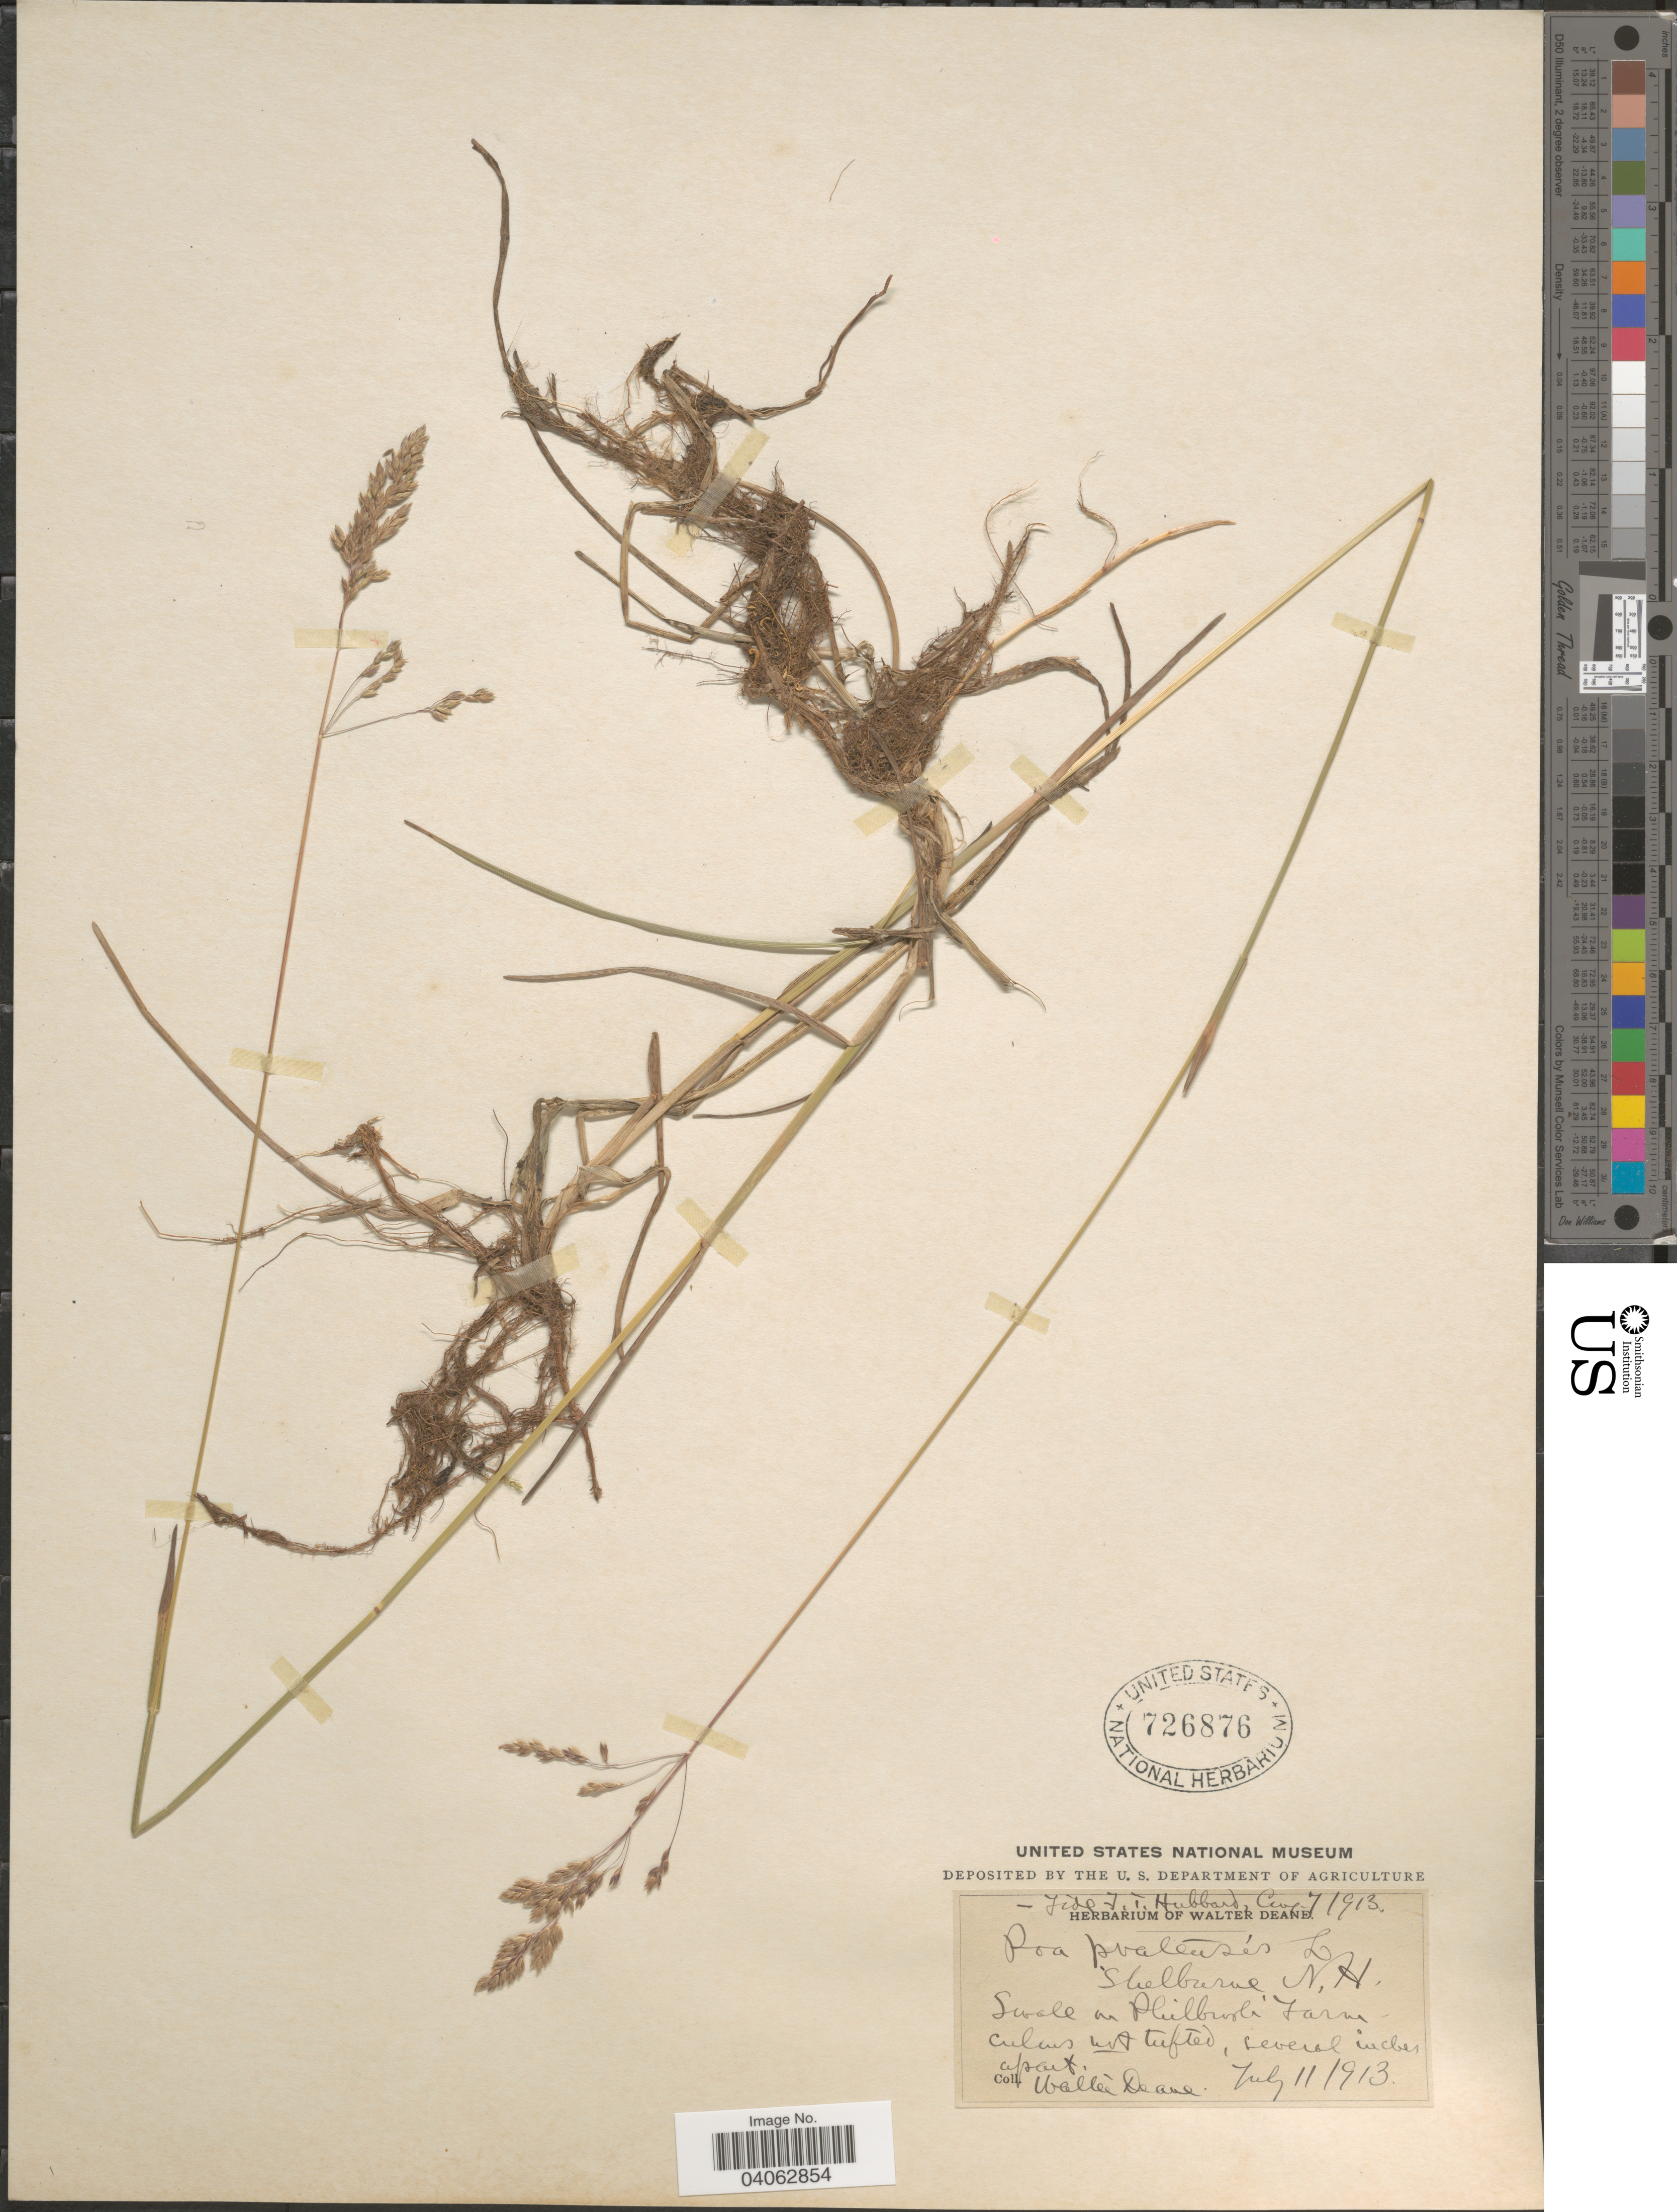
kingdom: Plantae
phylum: Tracheophyta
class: Liliopsida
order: Poales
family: Poaceae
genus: Poa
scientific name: Poa pratensis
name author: L.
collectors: W. Deane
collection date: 1913-07-11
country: United States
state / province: New Hampshire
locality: Shelburne. Swale on Philbush Farm.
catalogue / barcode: US 726876